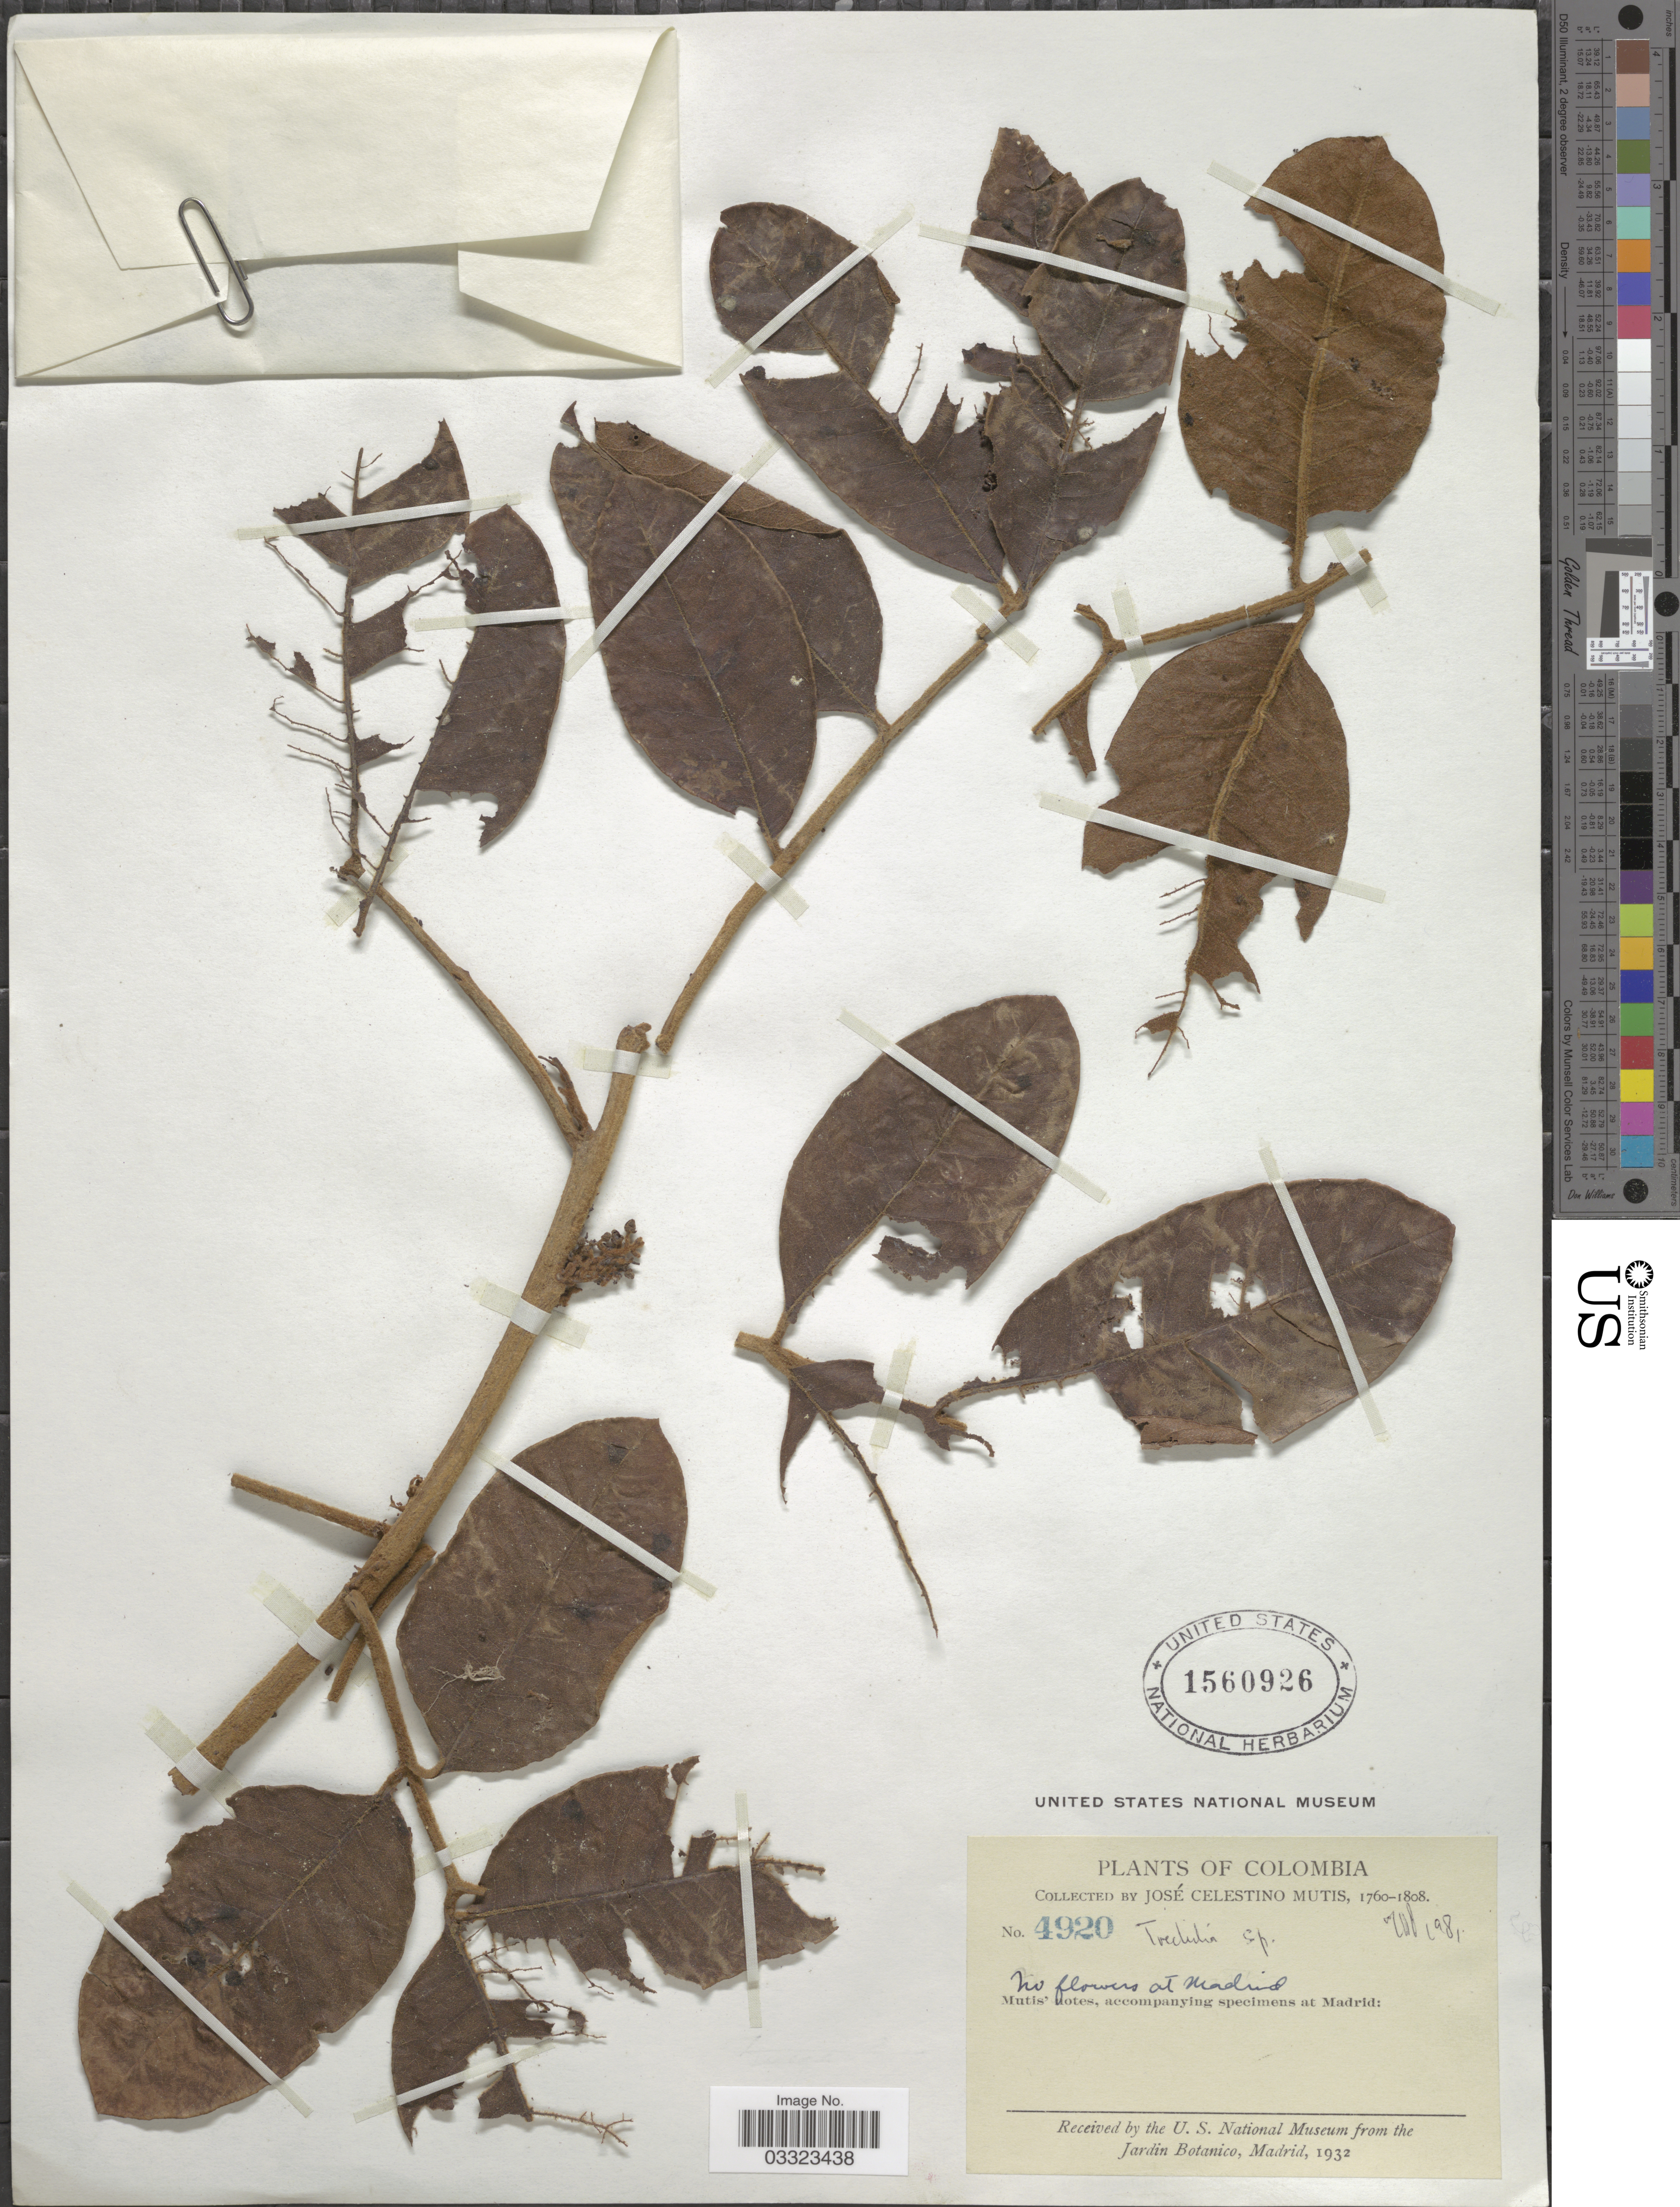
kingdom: Plantae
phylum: Tracheophyta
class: Magnoliopsida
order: Sapindales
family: Meliaceae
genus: Trichilia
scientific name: Trichilia sp.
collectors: J. C. B. Mutis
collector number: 4920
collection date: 1760/1808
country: Colombia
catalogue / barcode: US 1560926